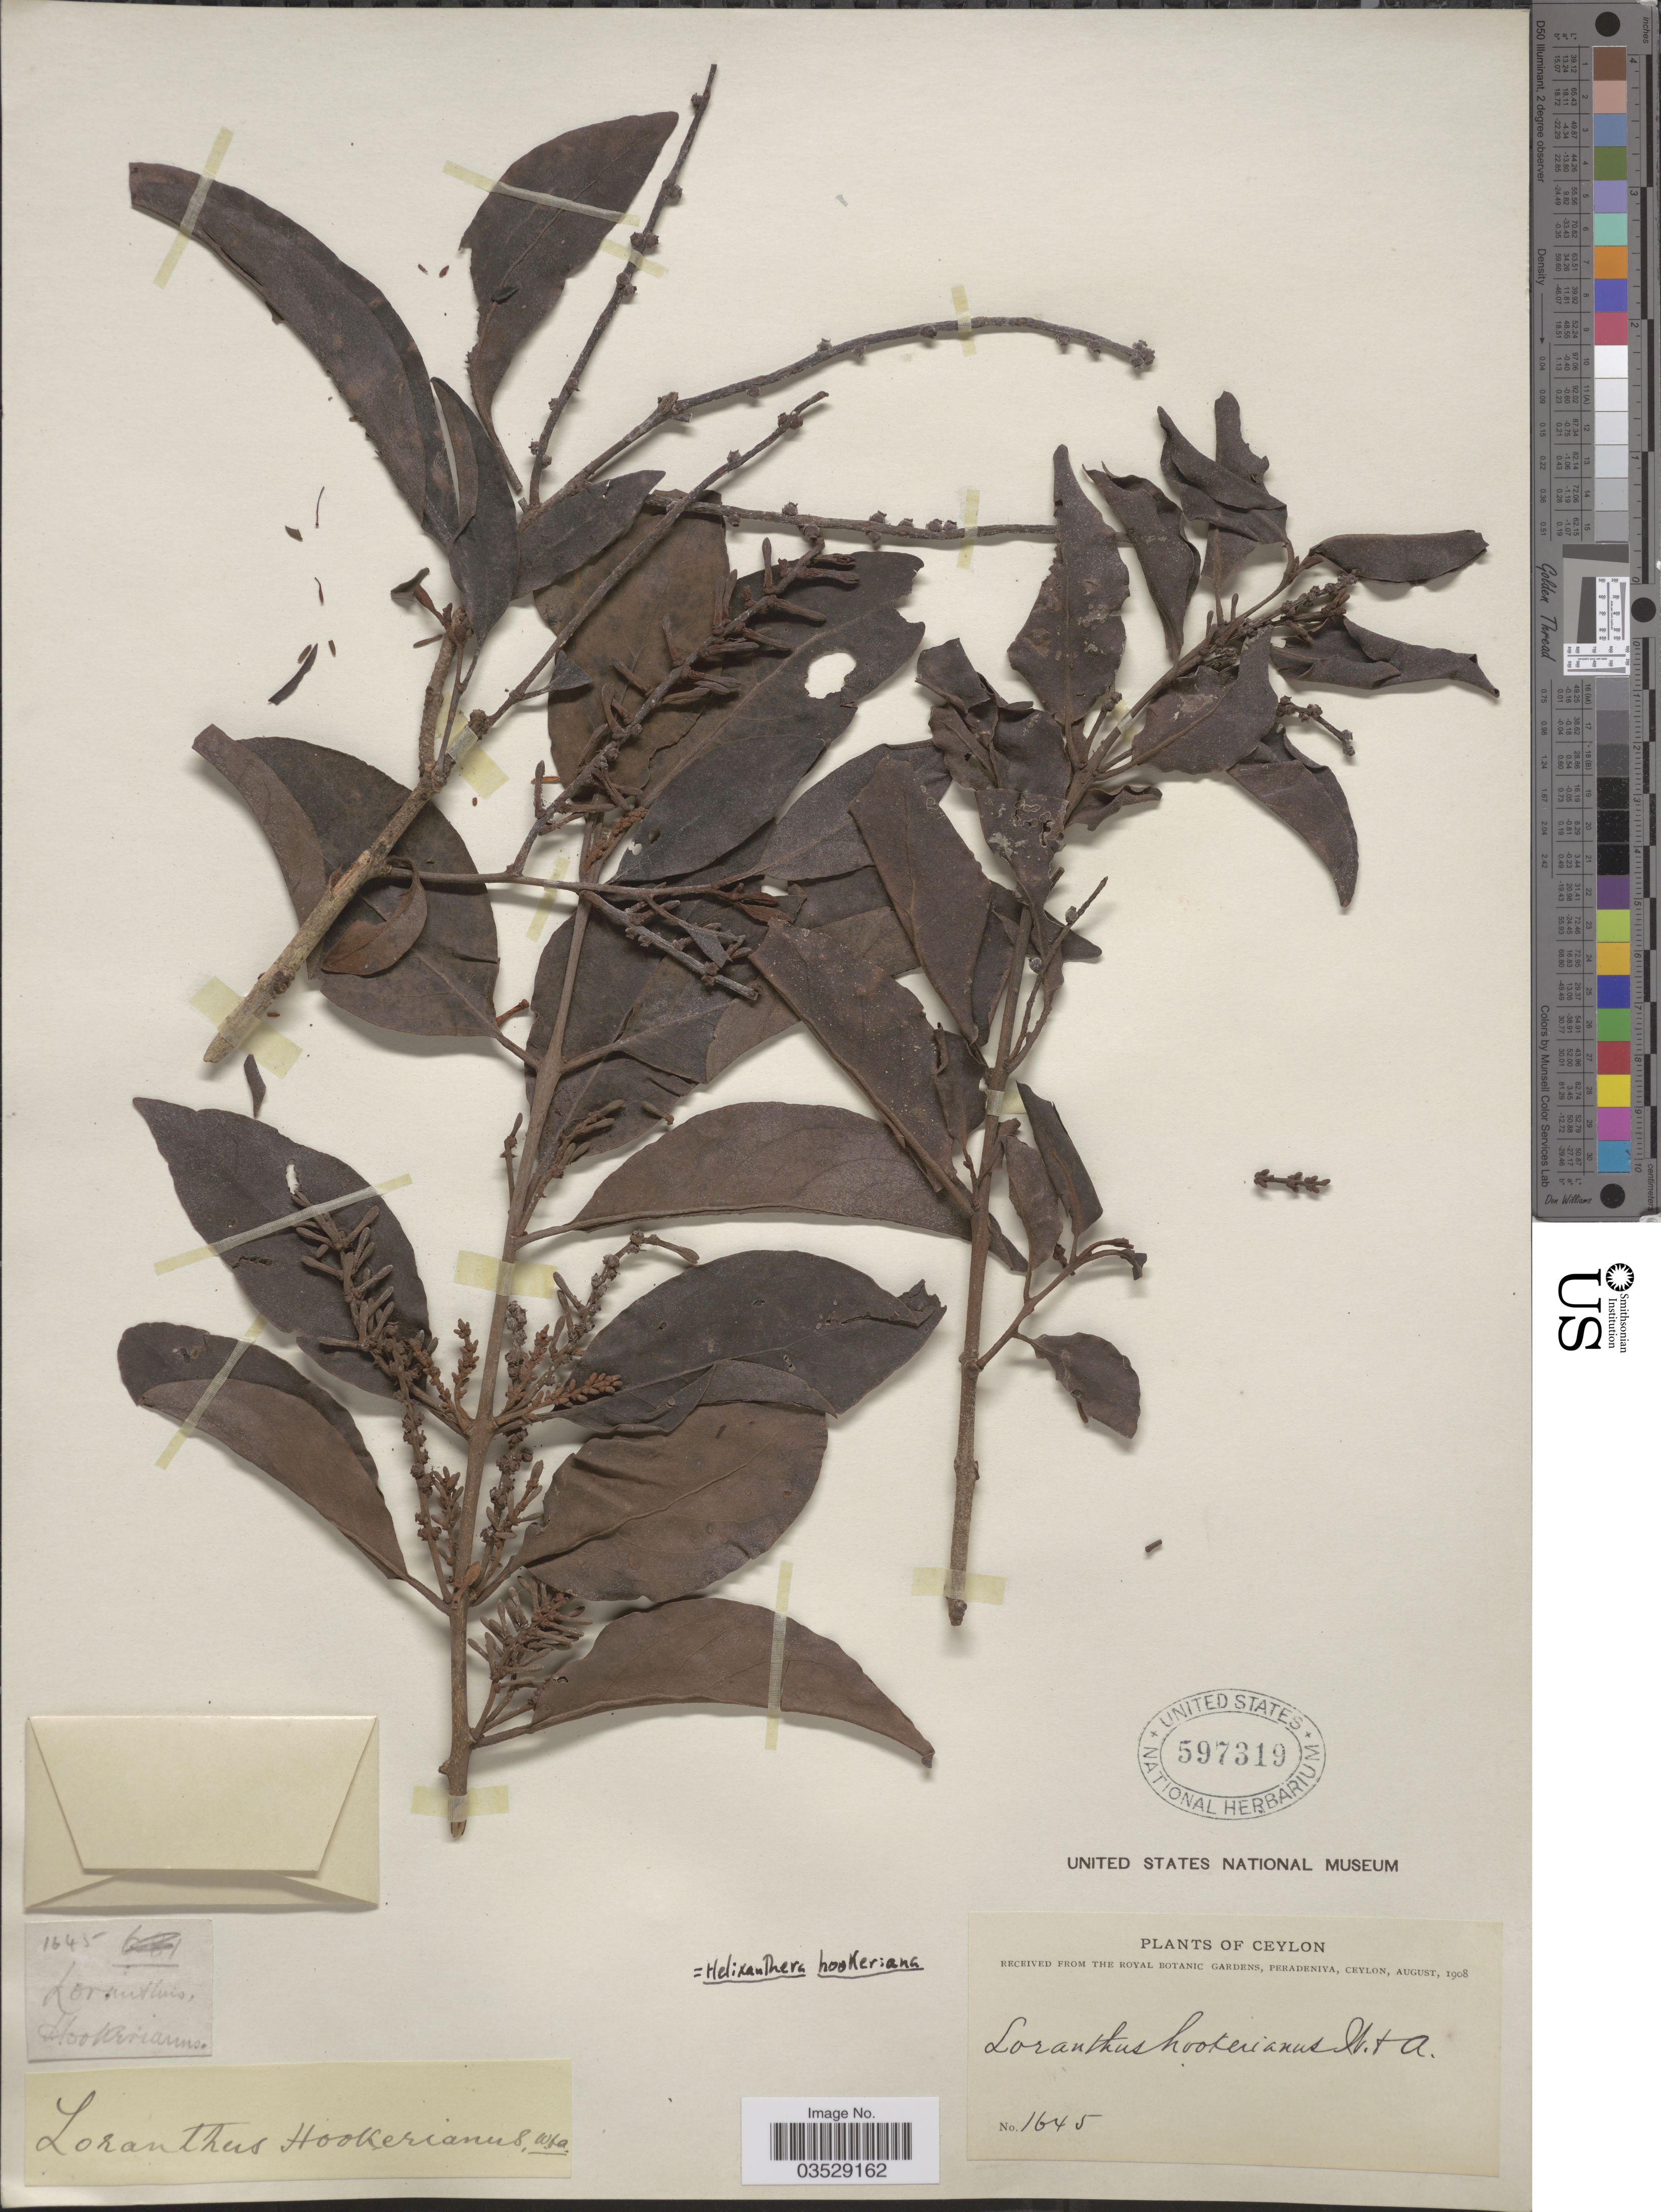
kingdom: Plantae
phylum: Tracheophyta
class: Magnoliopsida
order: Santalales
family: Loranthaceae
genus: Helixanthera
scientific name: Helixanthera hookeriana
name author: Danser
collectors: Royal Botanic Gardens (Edinburgh)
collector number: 1645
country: Sri Lanka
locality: Ceylon.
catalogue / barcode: US 597319